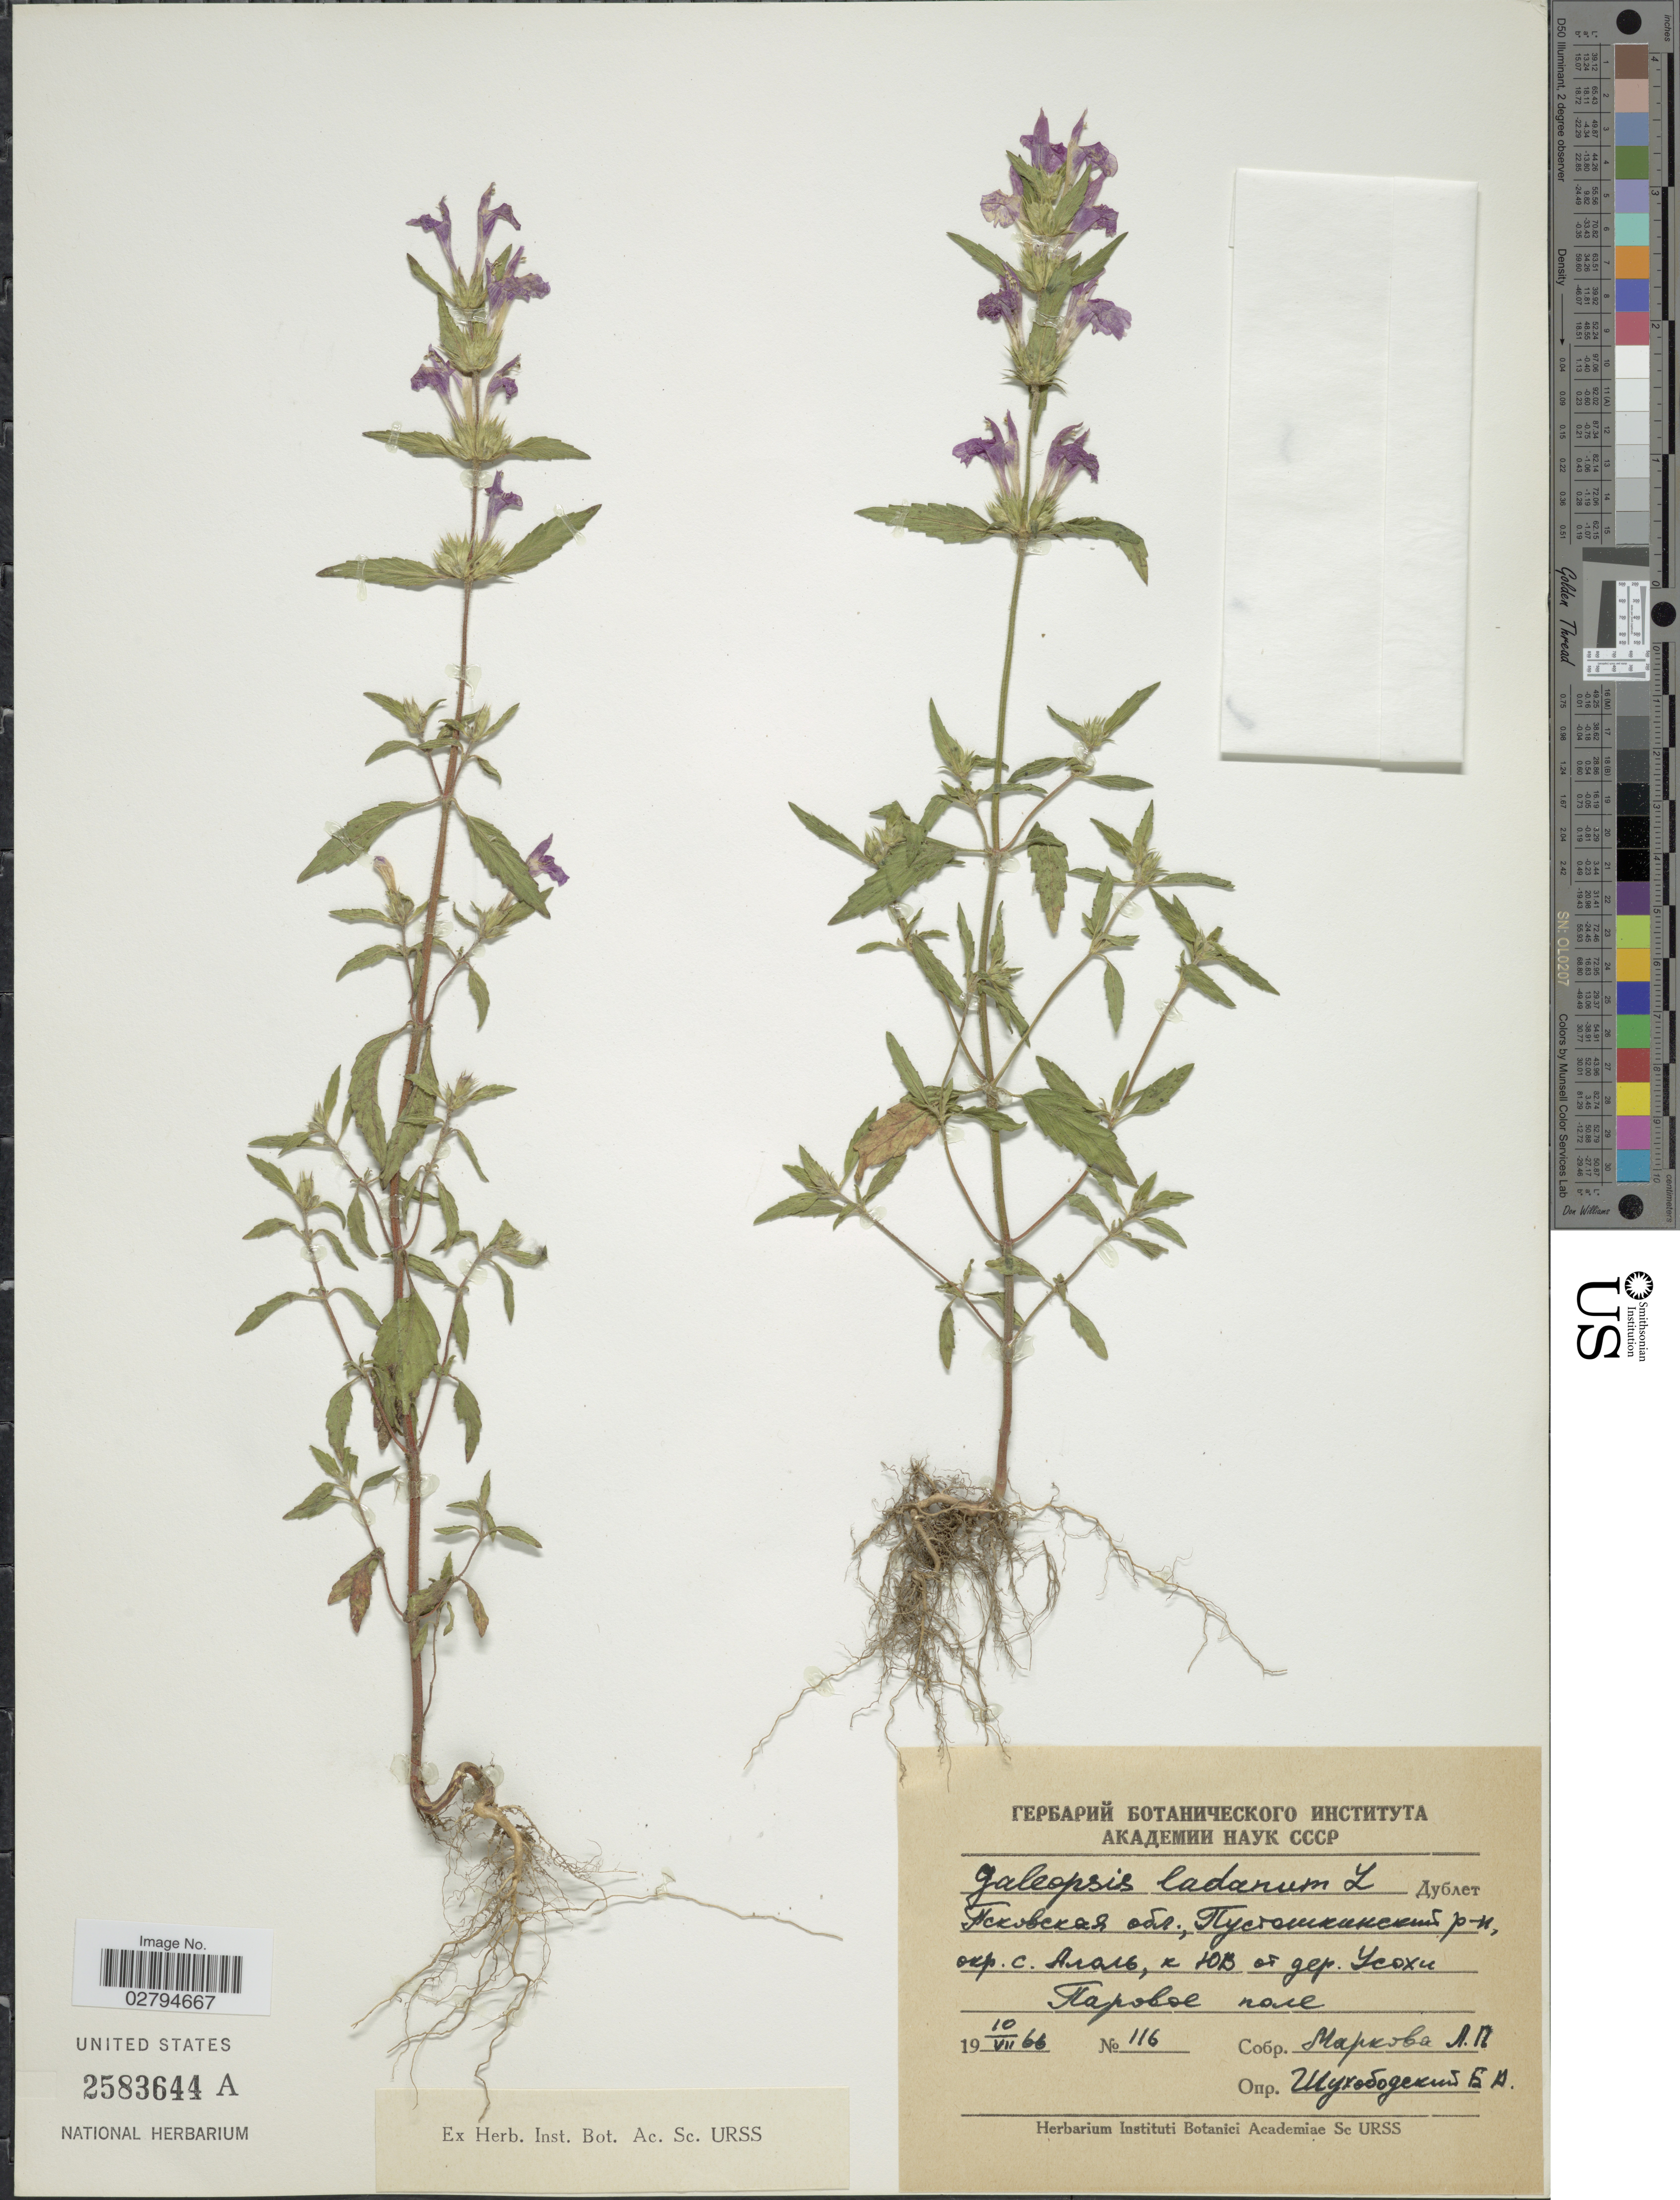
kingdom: Plantae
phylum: Tracheophyta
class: Magnoliopsida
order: Lamiales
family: Lamiaceae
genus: Galeopsis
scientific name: Galeopsis ladanum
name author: L.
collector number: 116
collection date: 1966-07-10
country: Russian Federation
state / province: Pskov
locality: Pustoshinsky Rayon, vicinity of Alal village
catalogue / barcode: US 2583644A